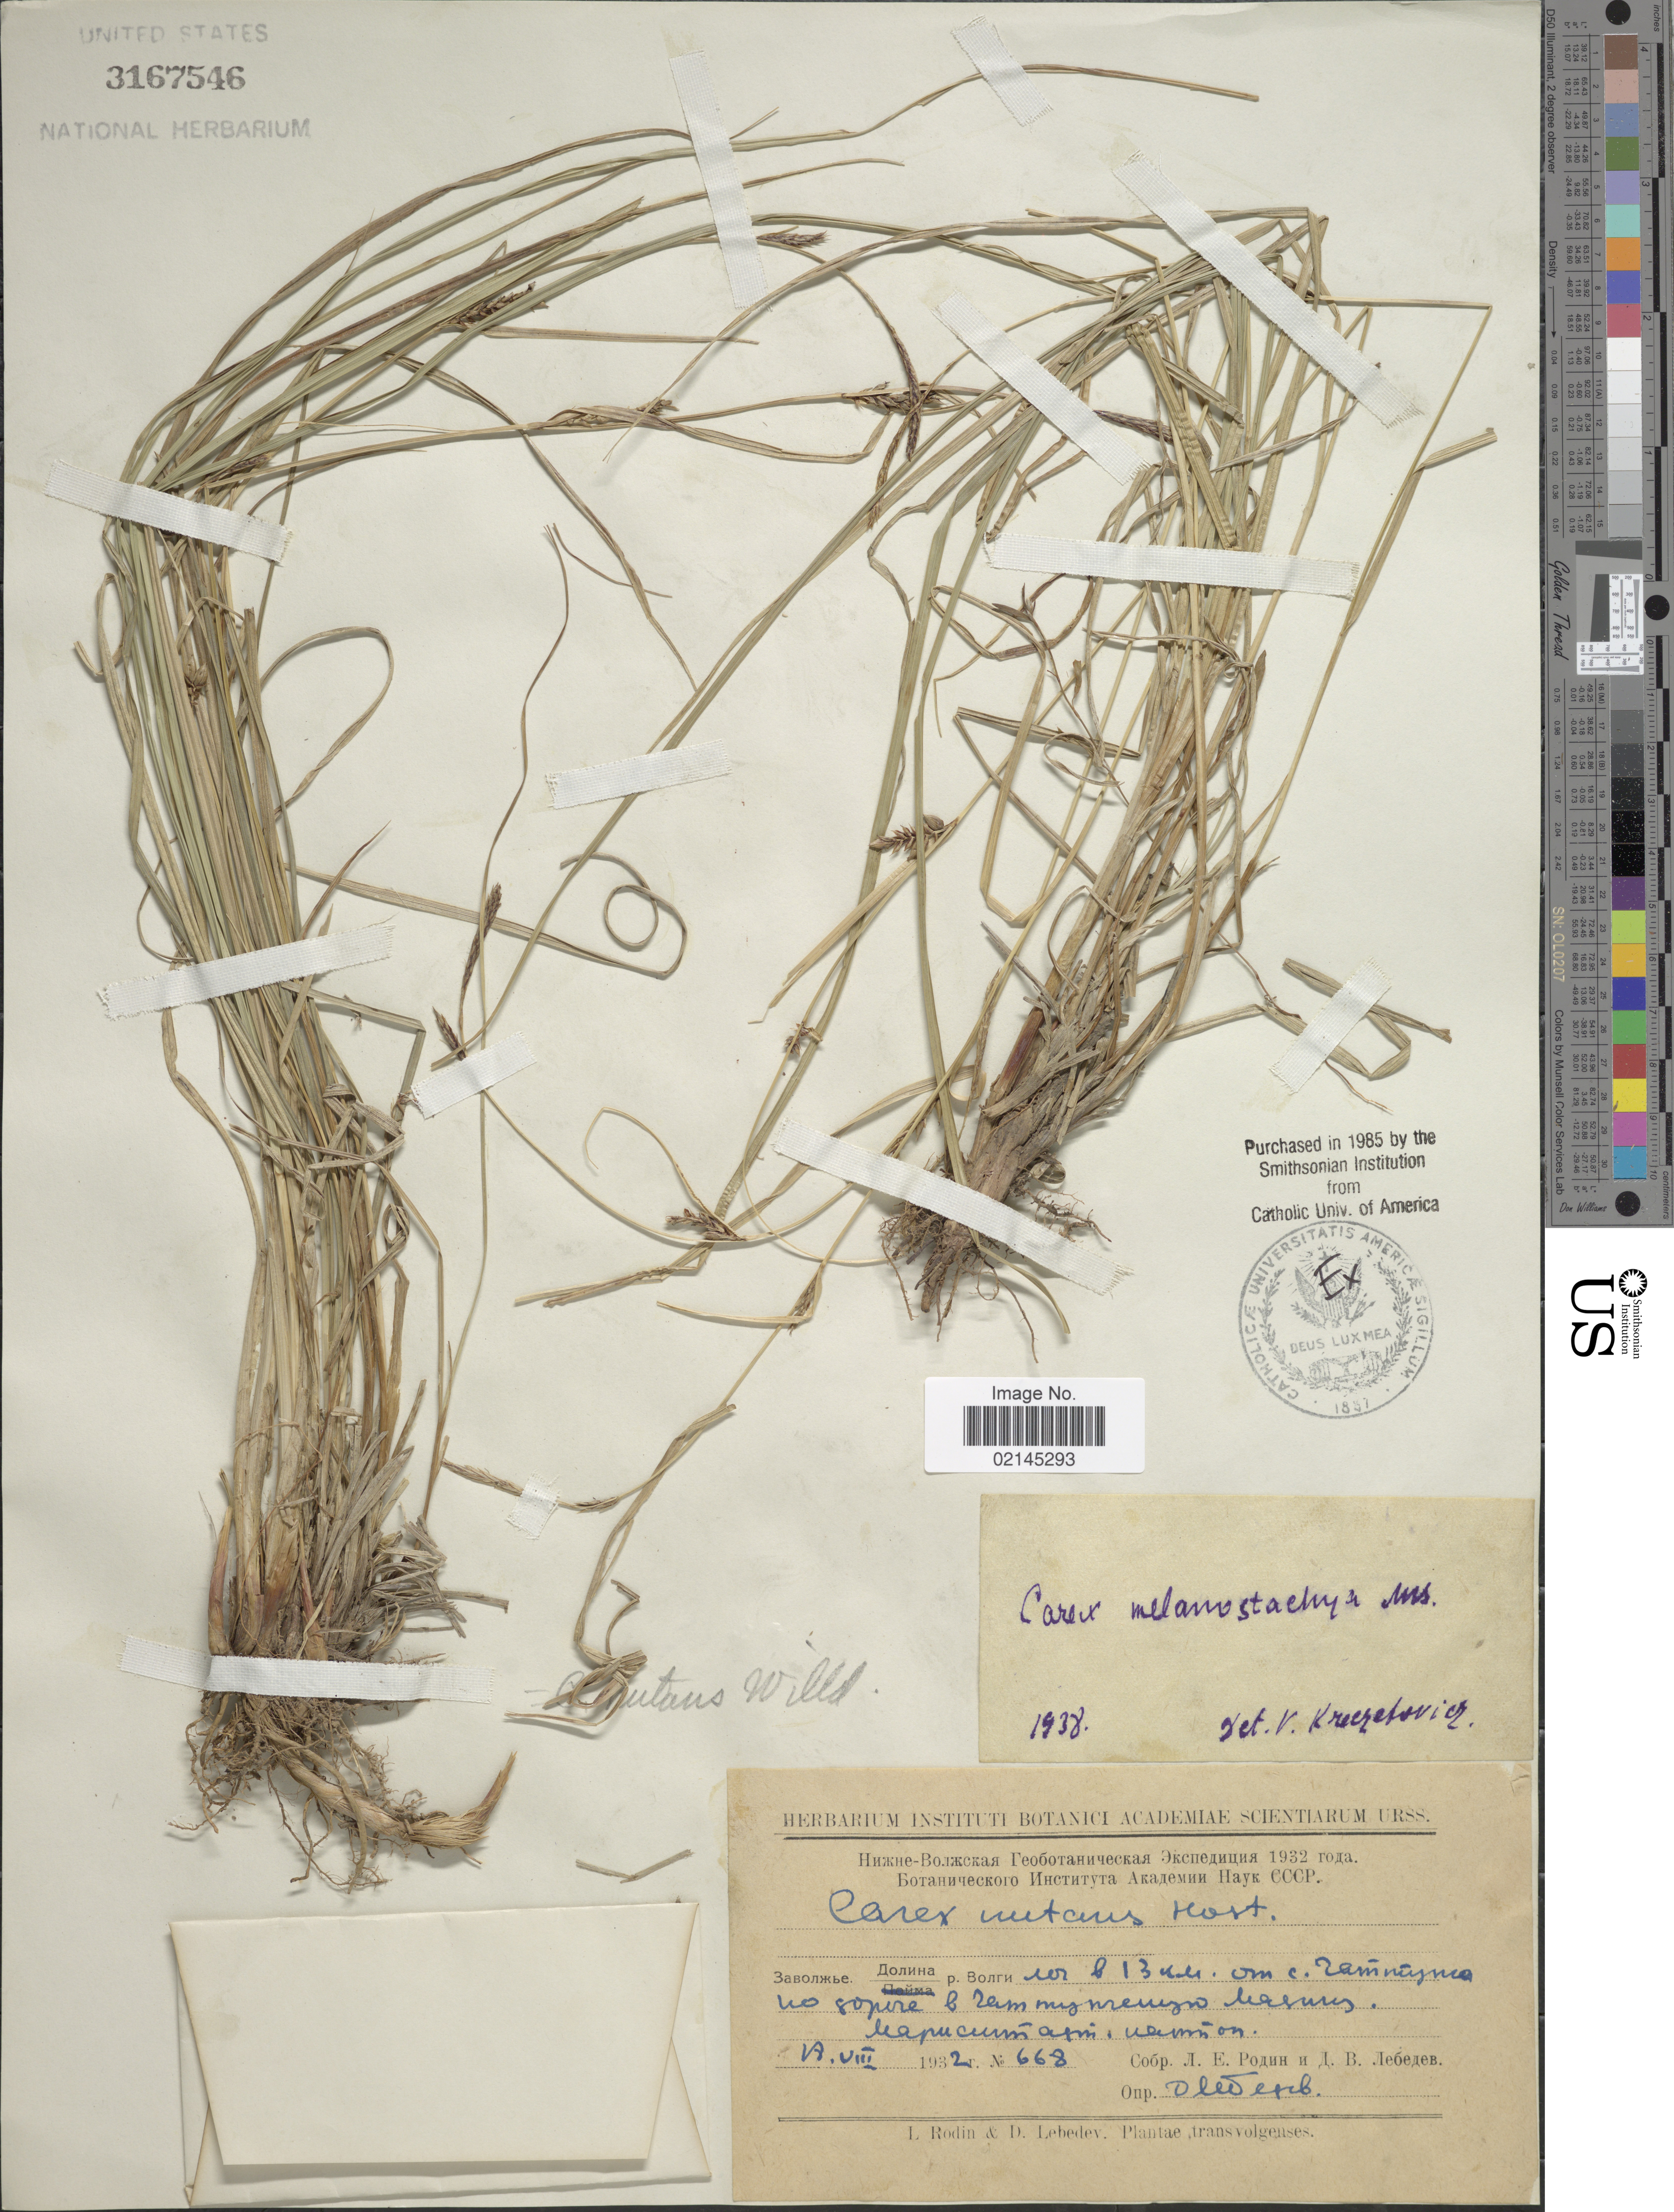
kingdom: Plantae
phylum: Tracheophyta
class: Liliopsida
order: Poales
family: Cyperaceae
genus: Carex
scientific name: Carex melanostachya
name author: M. Bieb. ex Willd.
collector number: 668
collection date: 1932-08-18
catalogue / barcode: US 3167546